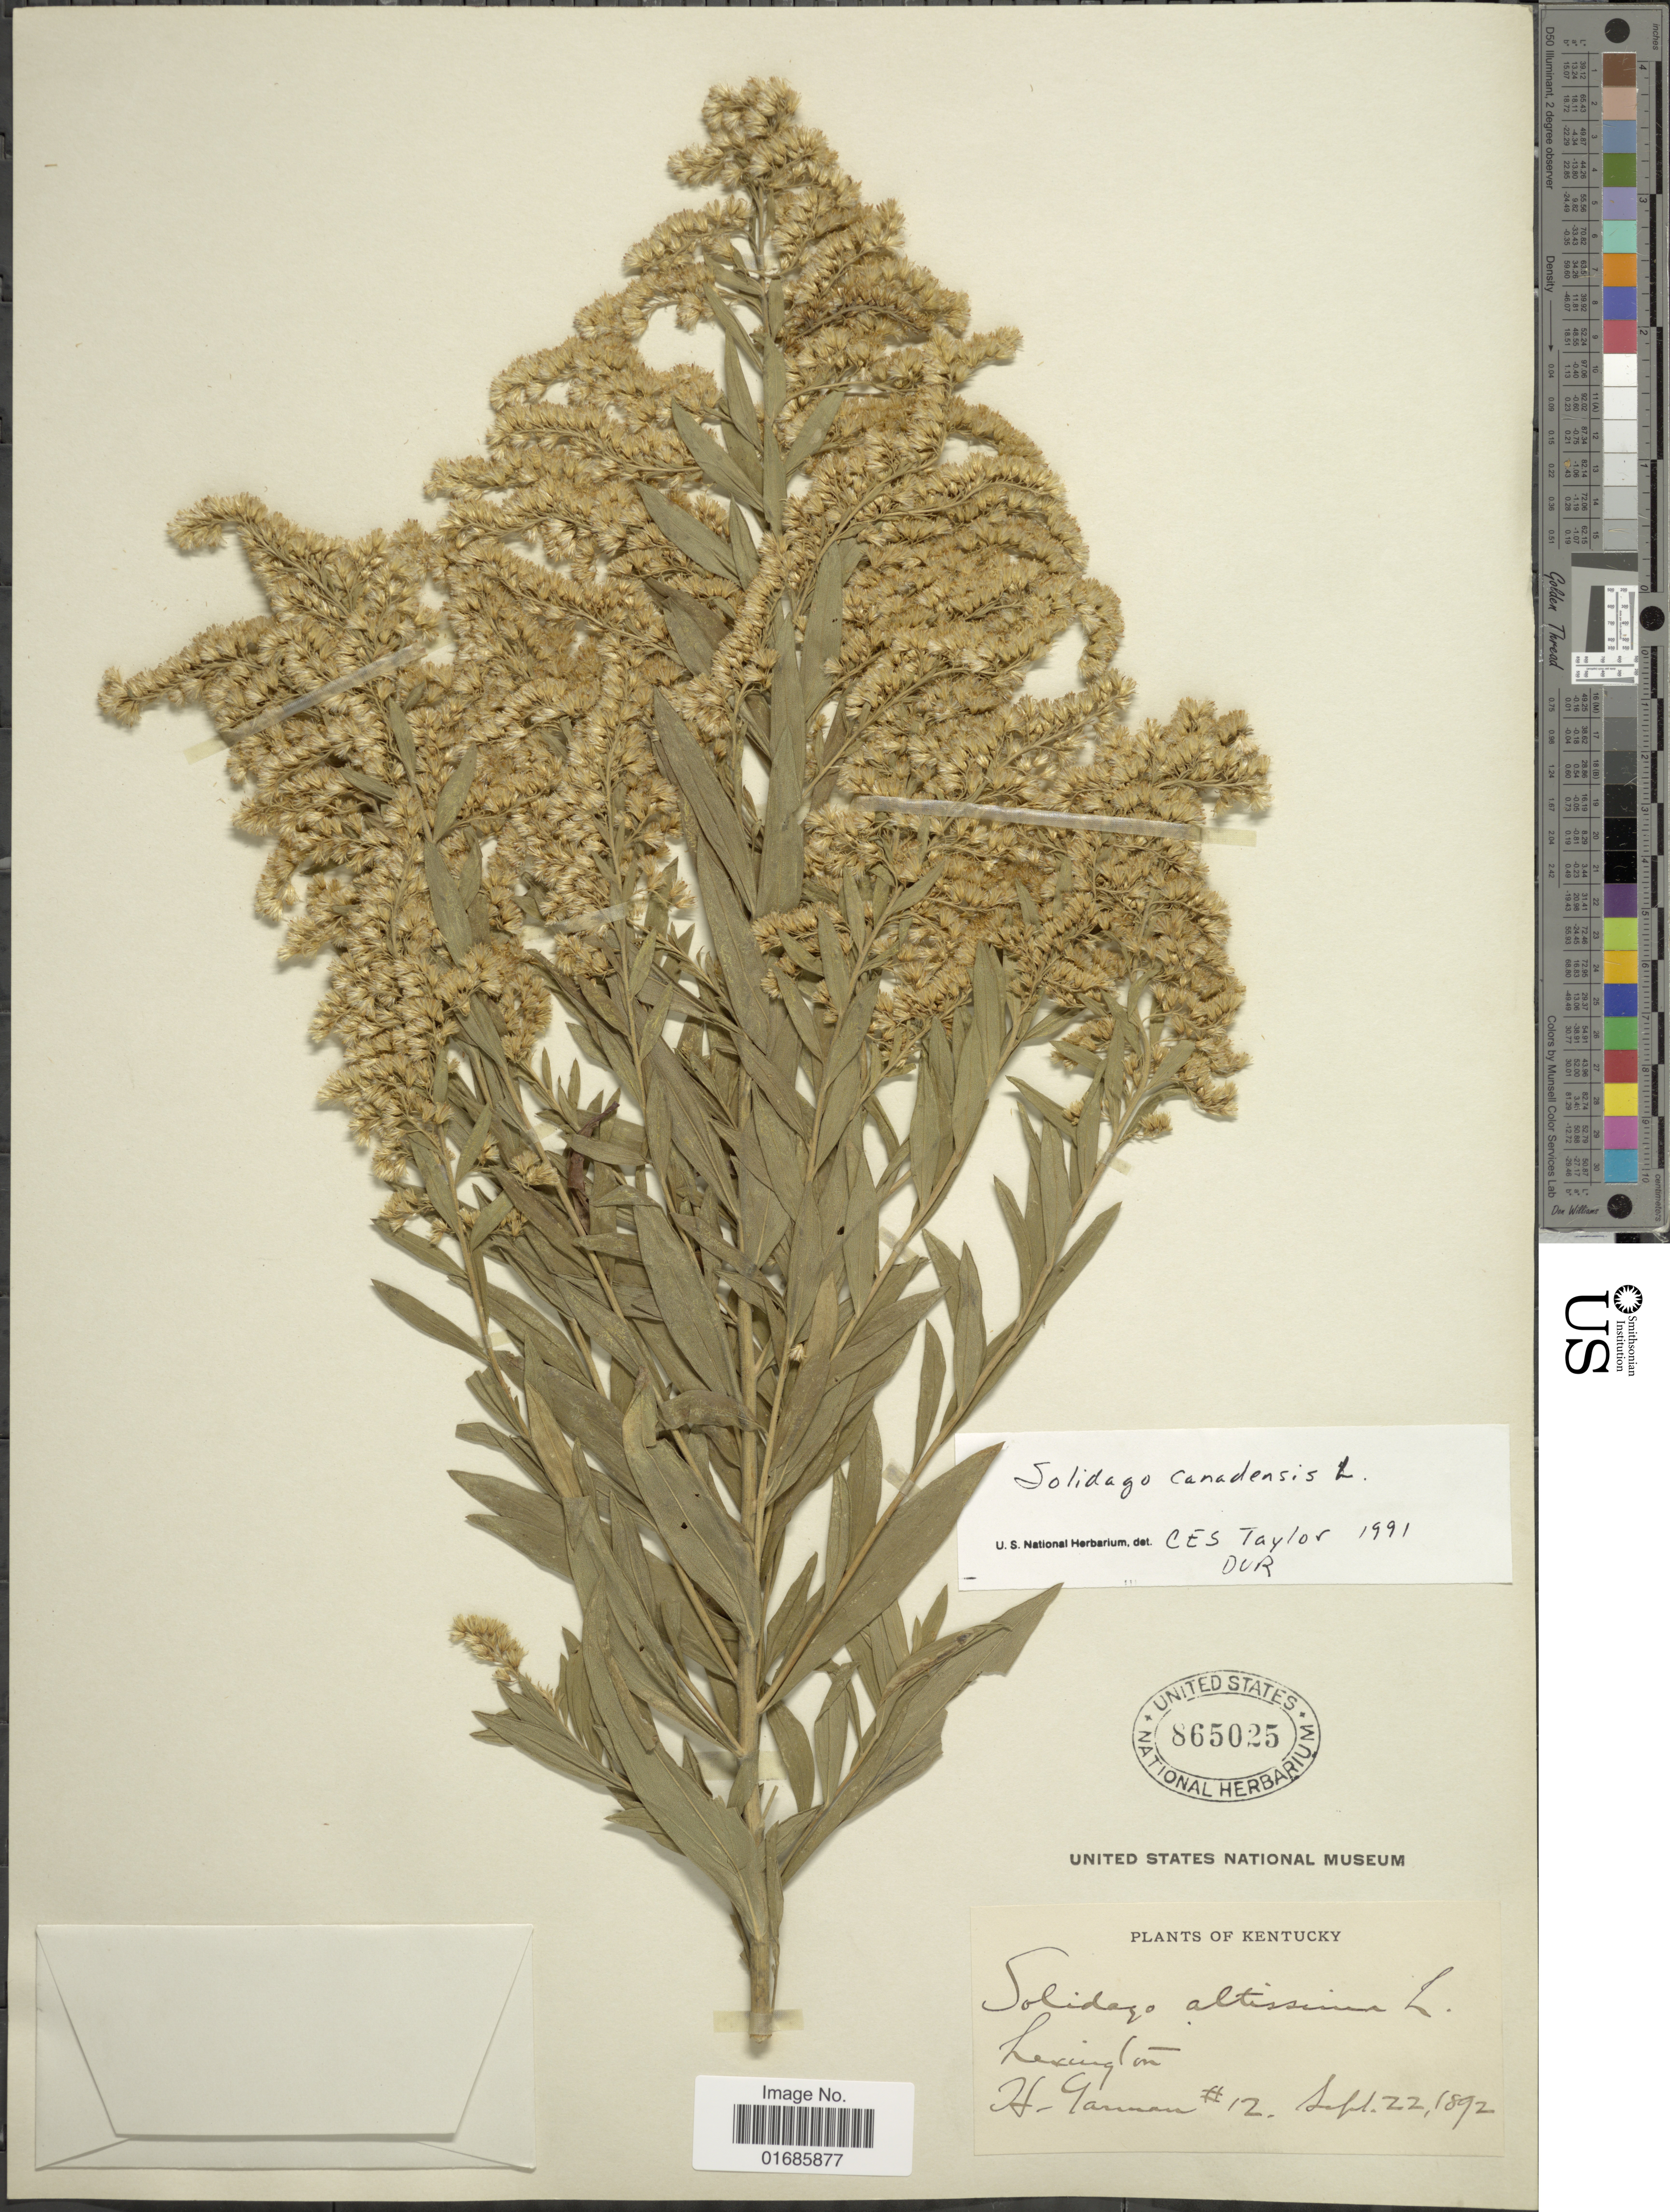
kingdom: Plantae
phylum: Tracheophyta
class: Magnoliopsida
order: Asterales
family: Asteraceae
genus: Solidago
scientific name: Solidago canadensis var. scabra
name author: (Muhl. ex Willd.) Torr. & A. Gray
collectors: H. Garman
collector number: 12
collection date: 1892-09-22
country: United States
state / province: Kentucky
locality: Lexington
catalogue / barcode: US 865025